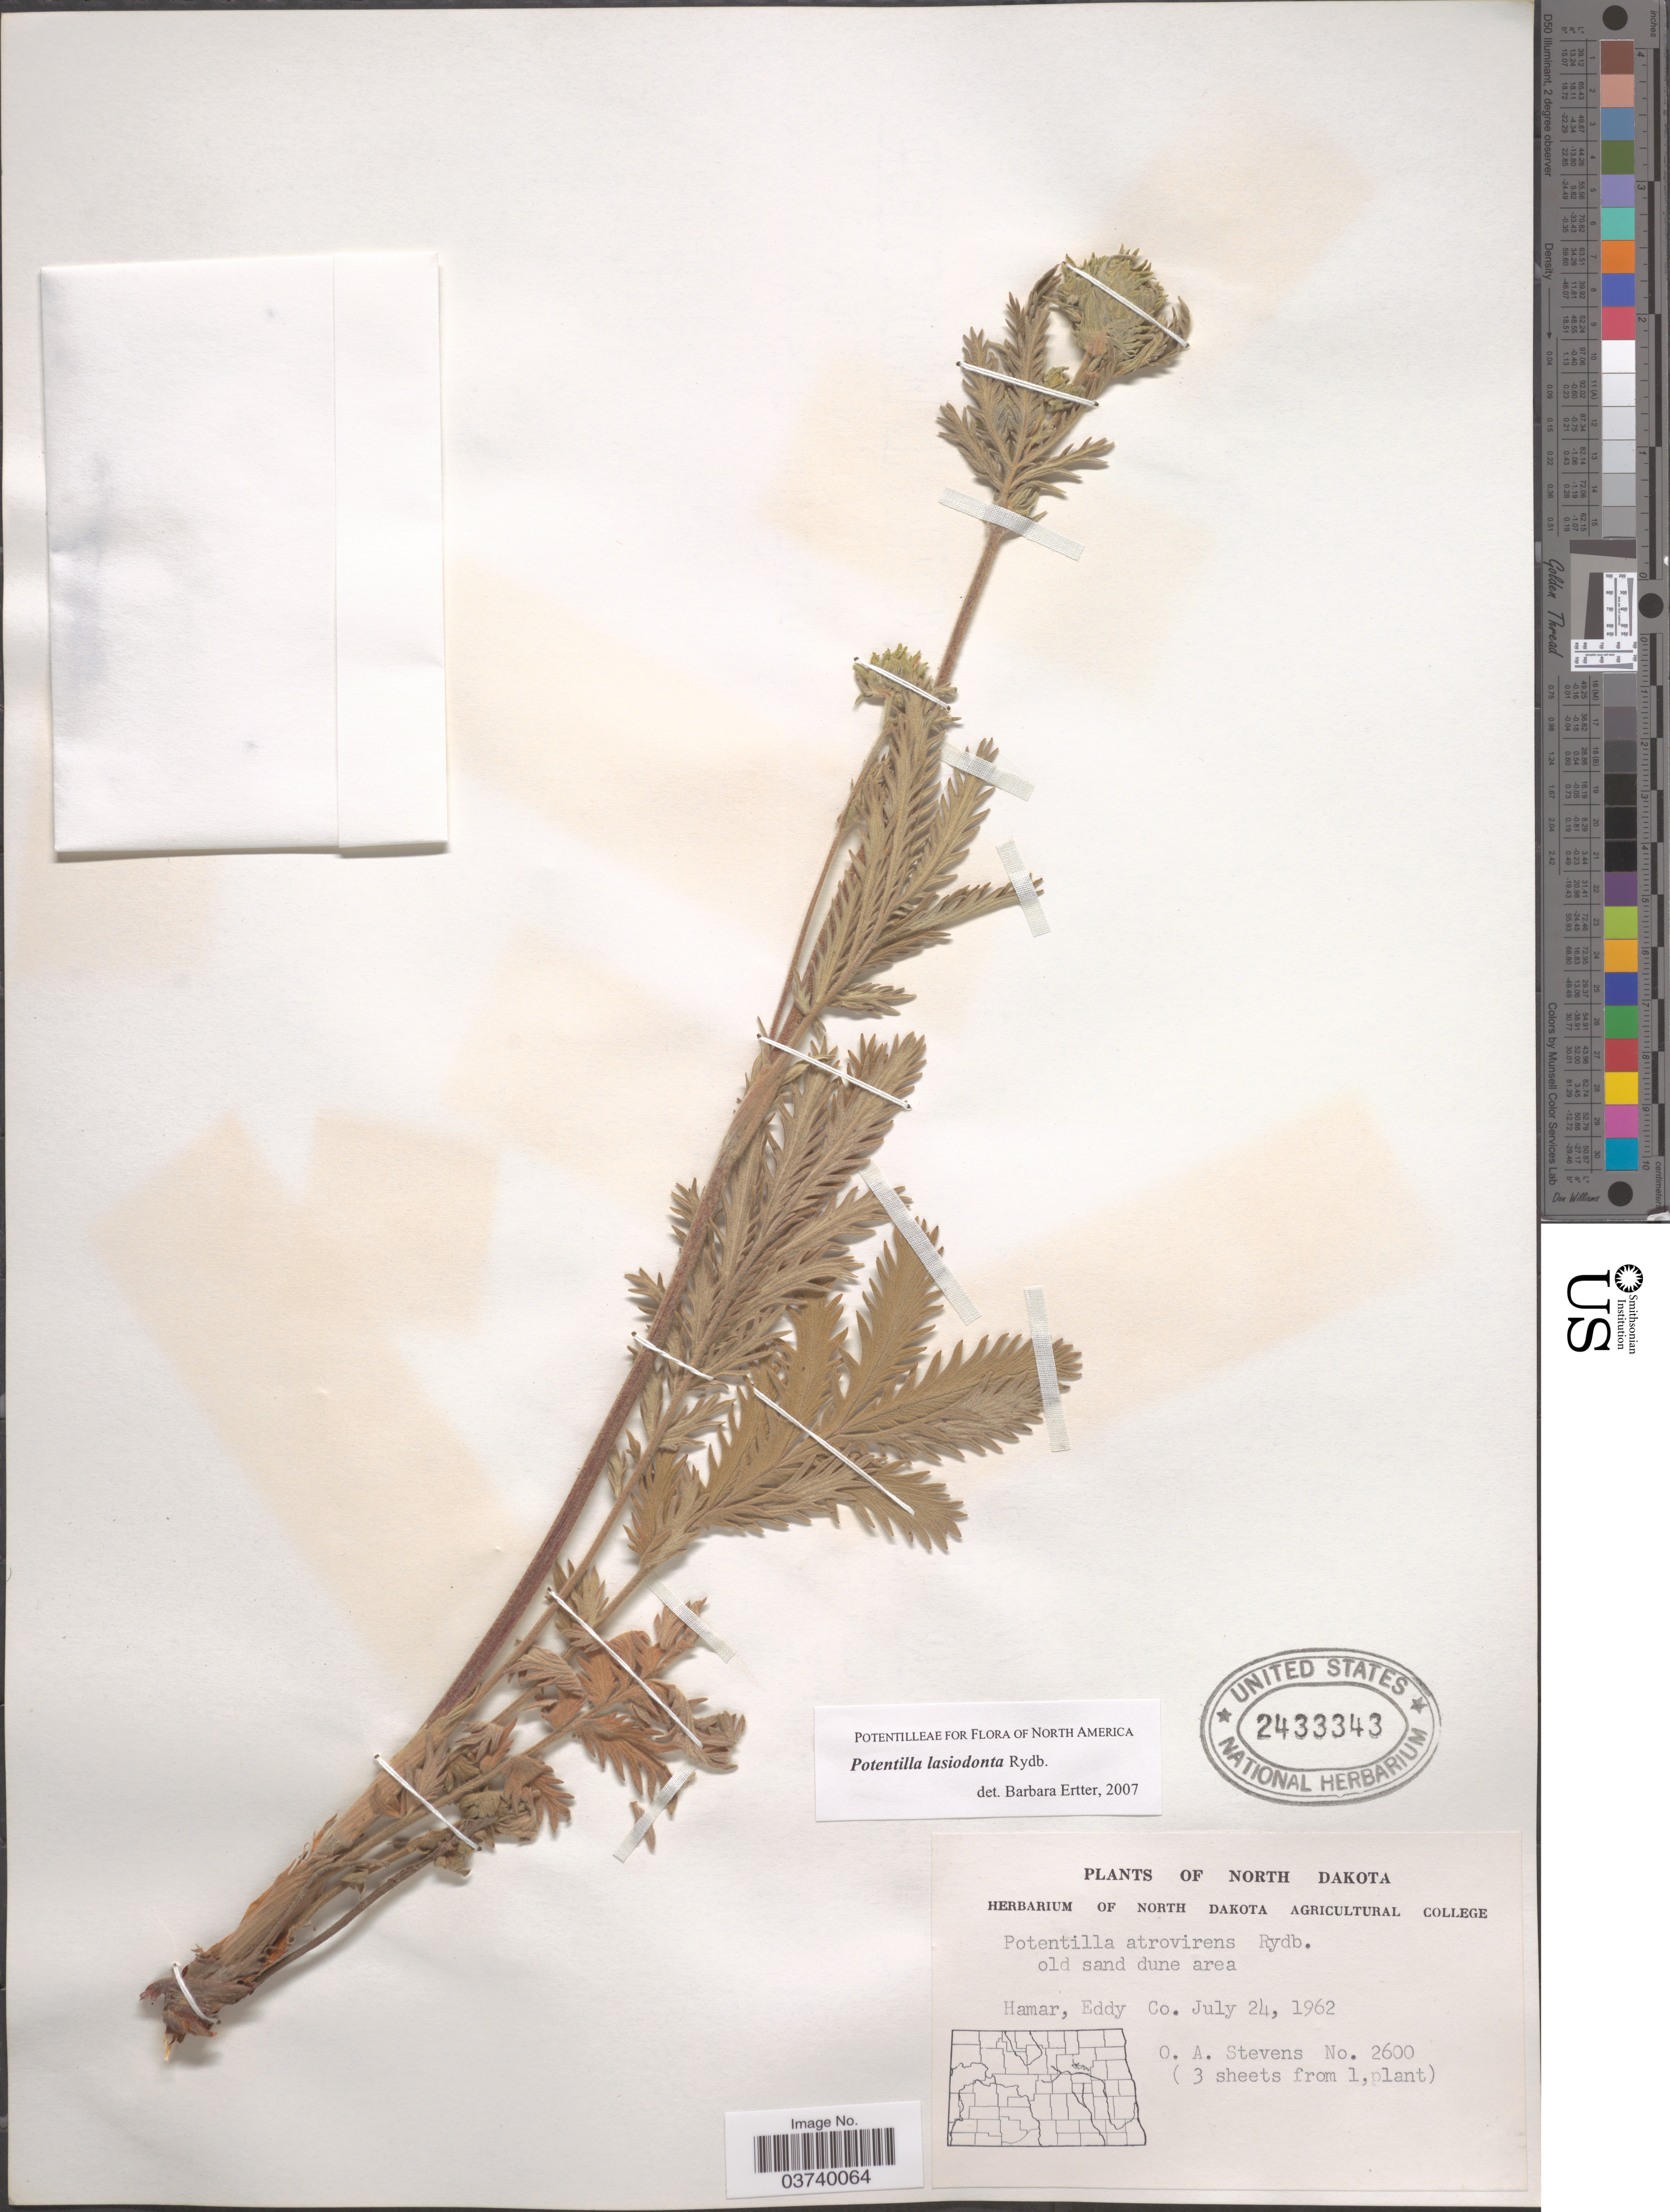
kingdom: Plantae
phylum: Tracheophyta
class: Magnoliopsida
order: Rosales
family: Rosaceae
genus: Potentilla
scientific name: Potentilla lasiodonta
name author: Rydb.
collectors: O. A. Stevens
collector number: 2600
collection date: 1962-07-24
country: United States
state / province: North Dakota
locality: Hamar, Eddy Co.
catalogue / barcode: US 2433343